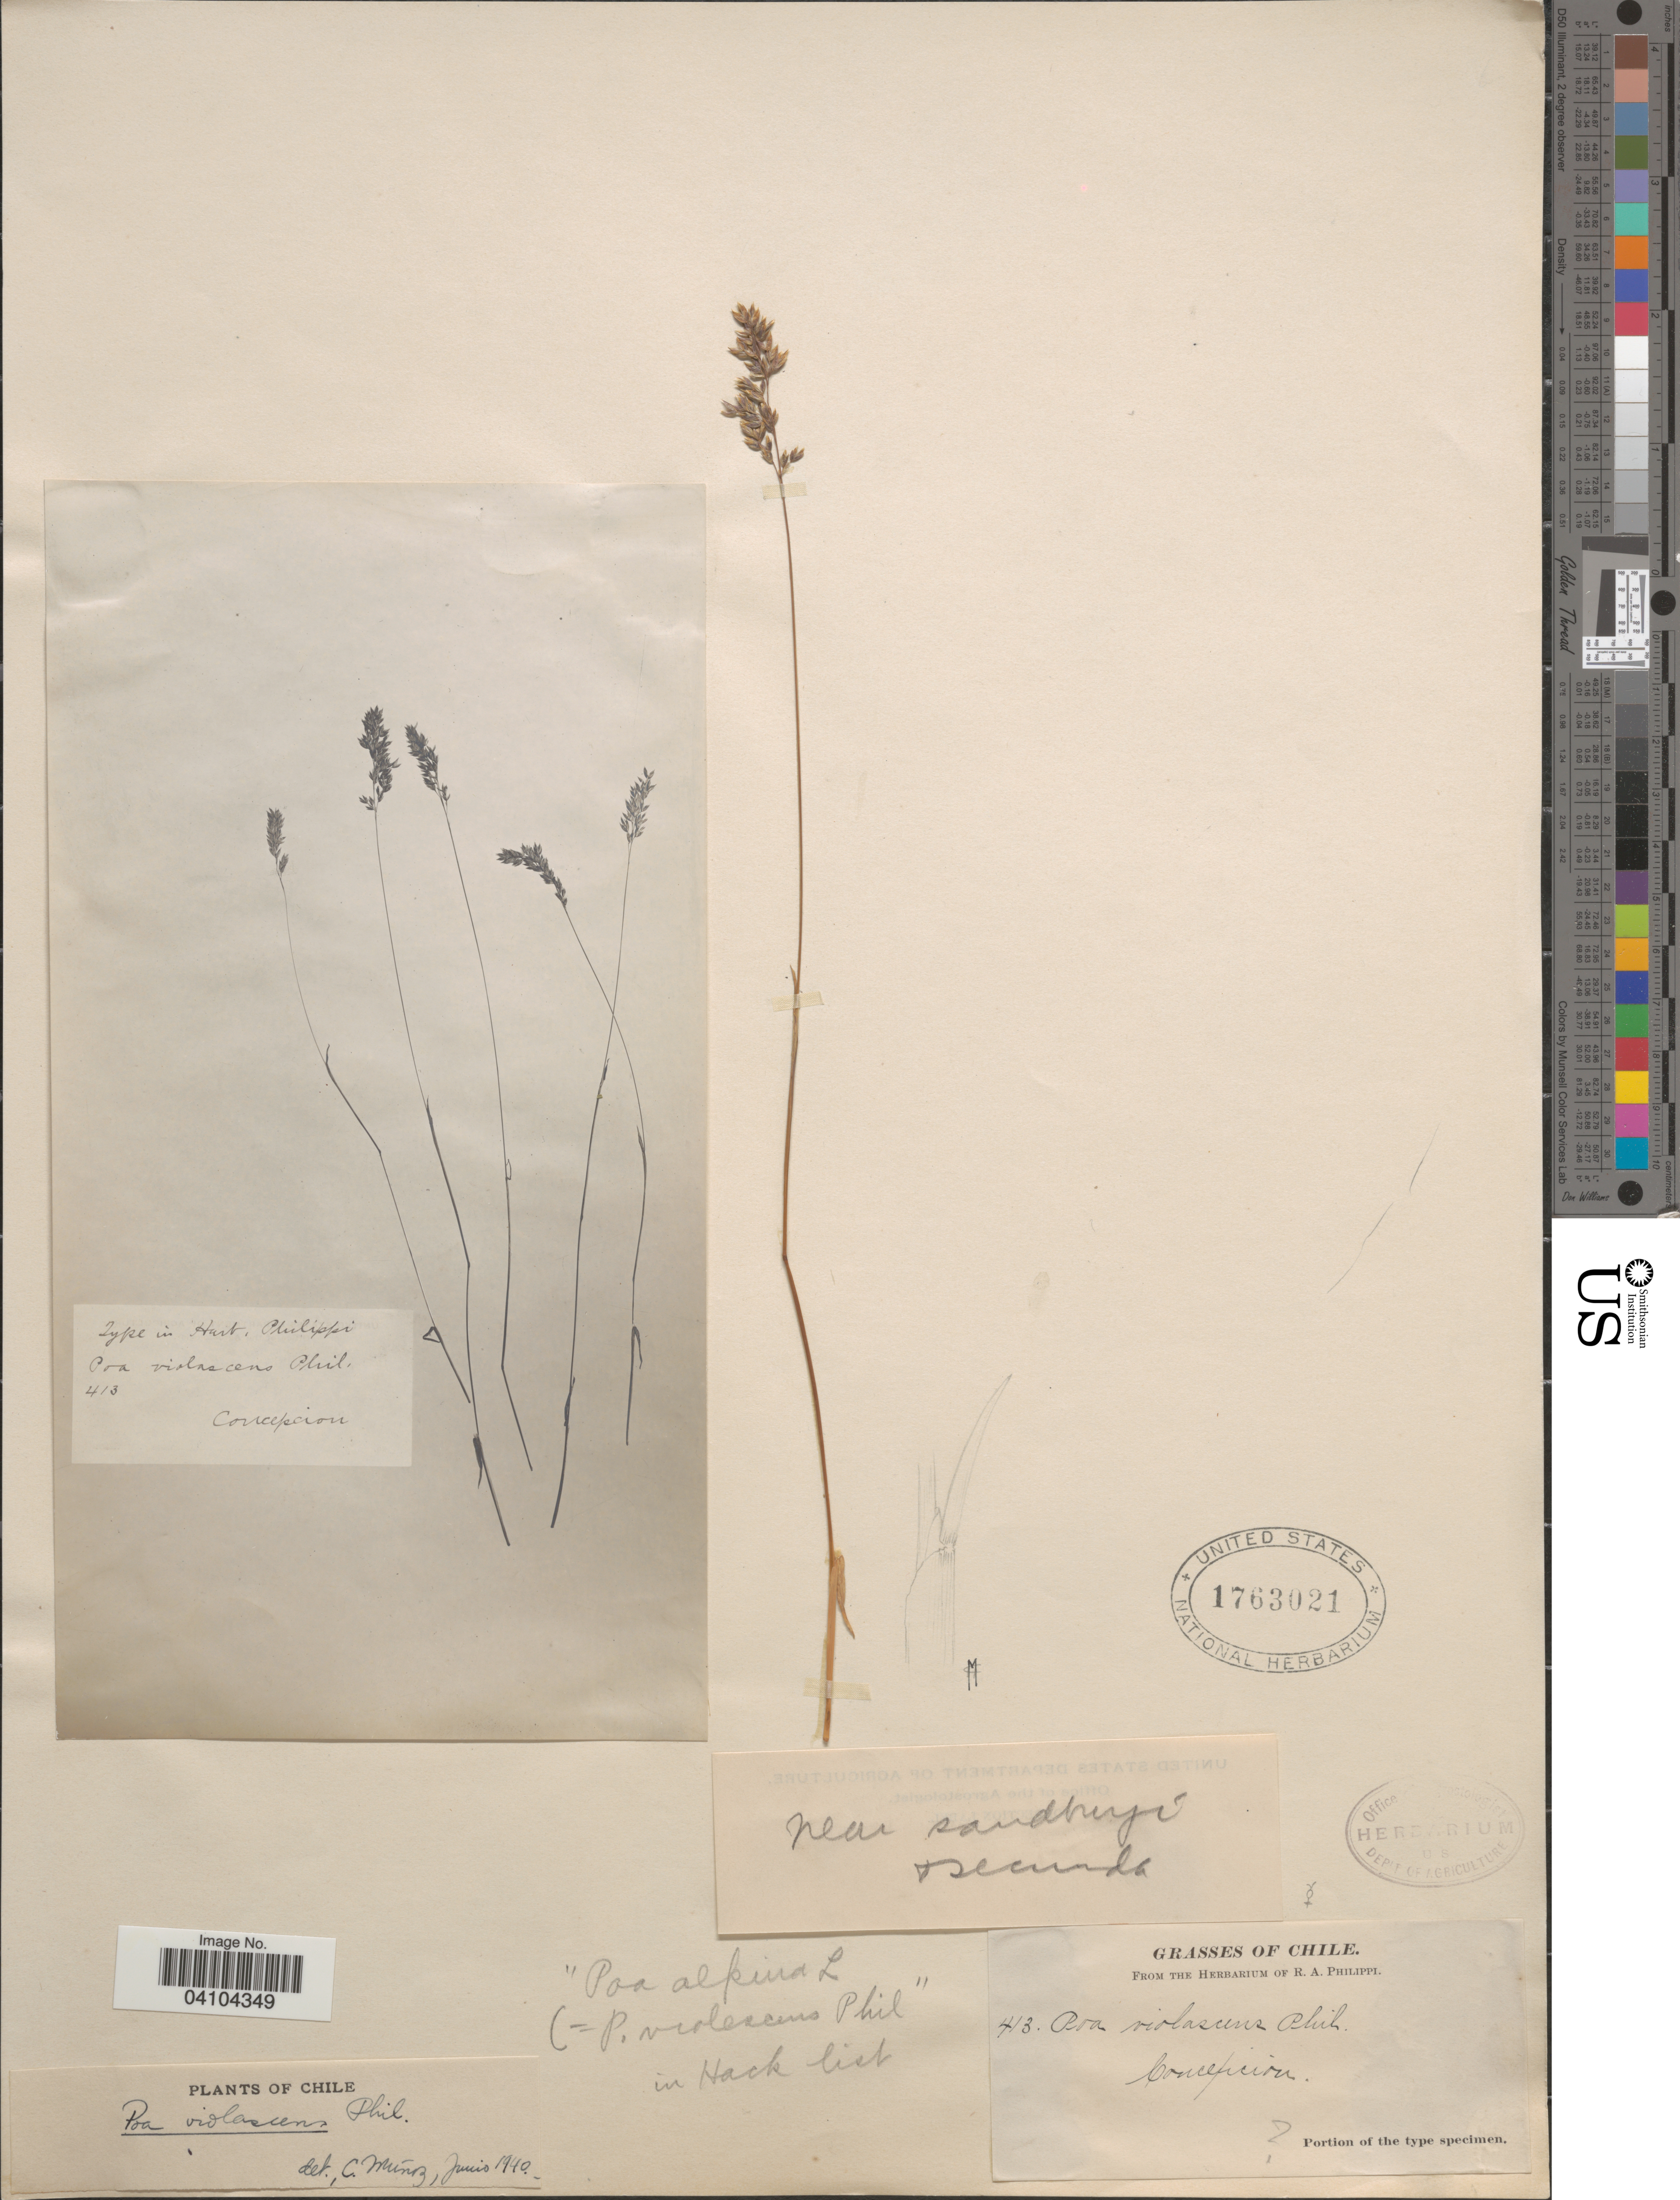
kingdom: Plantae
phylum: Tracheophyta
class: Liliopsida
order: Poales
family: Poaceae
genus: Poa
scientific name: Poa sp.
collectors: ex. herb. R.A. Philippi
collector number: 413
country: Chile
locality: Concepción.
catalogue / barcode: US 1763021